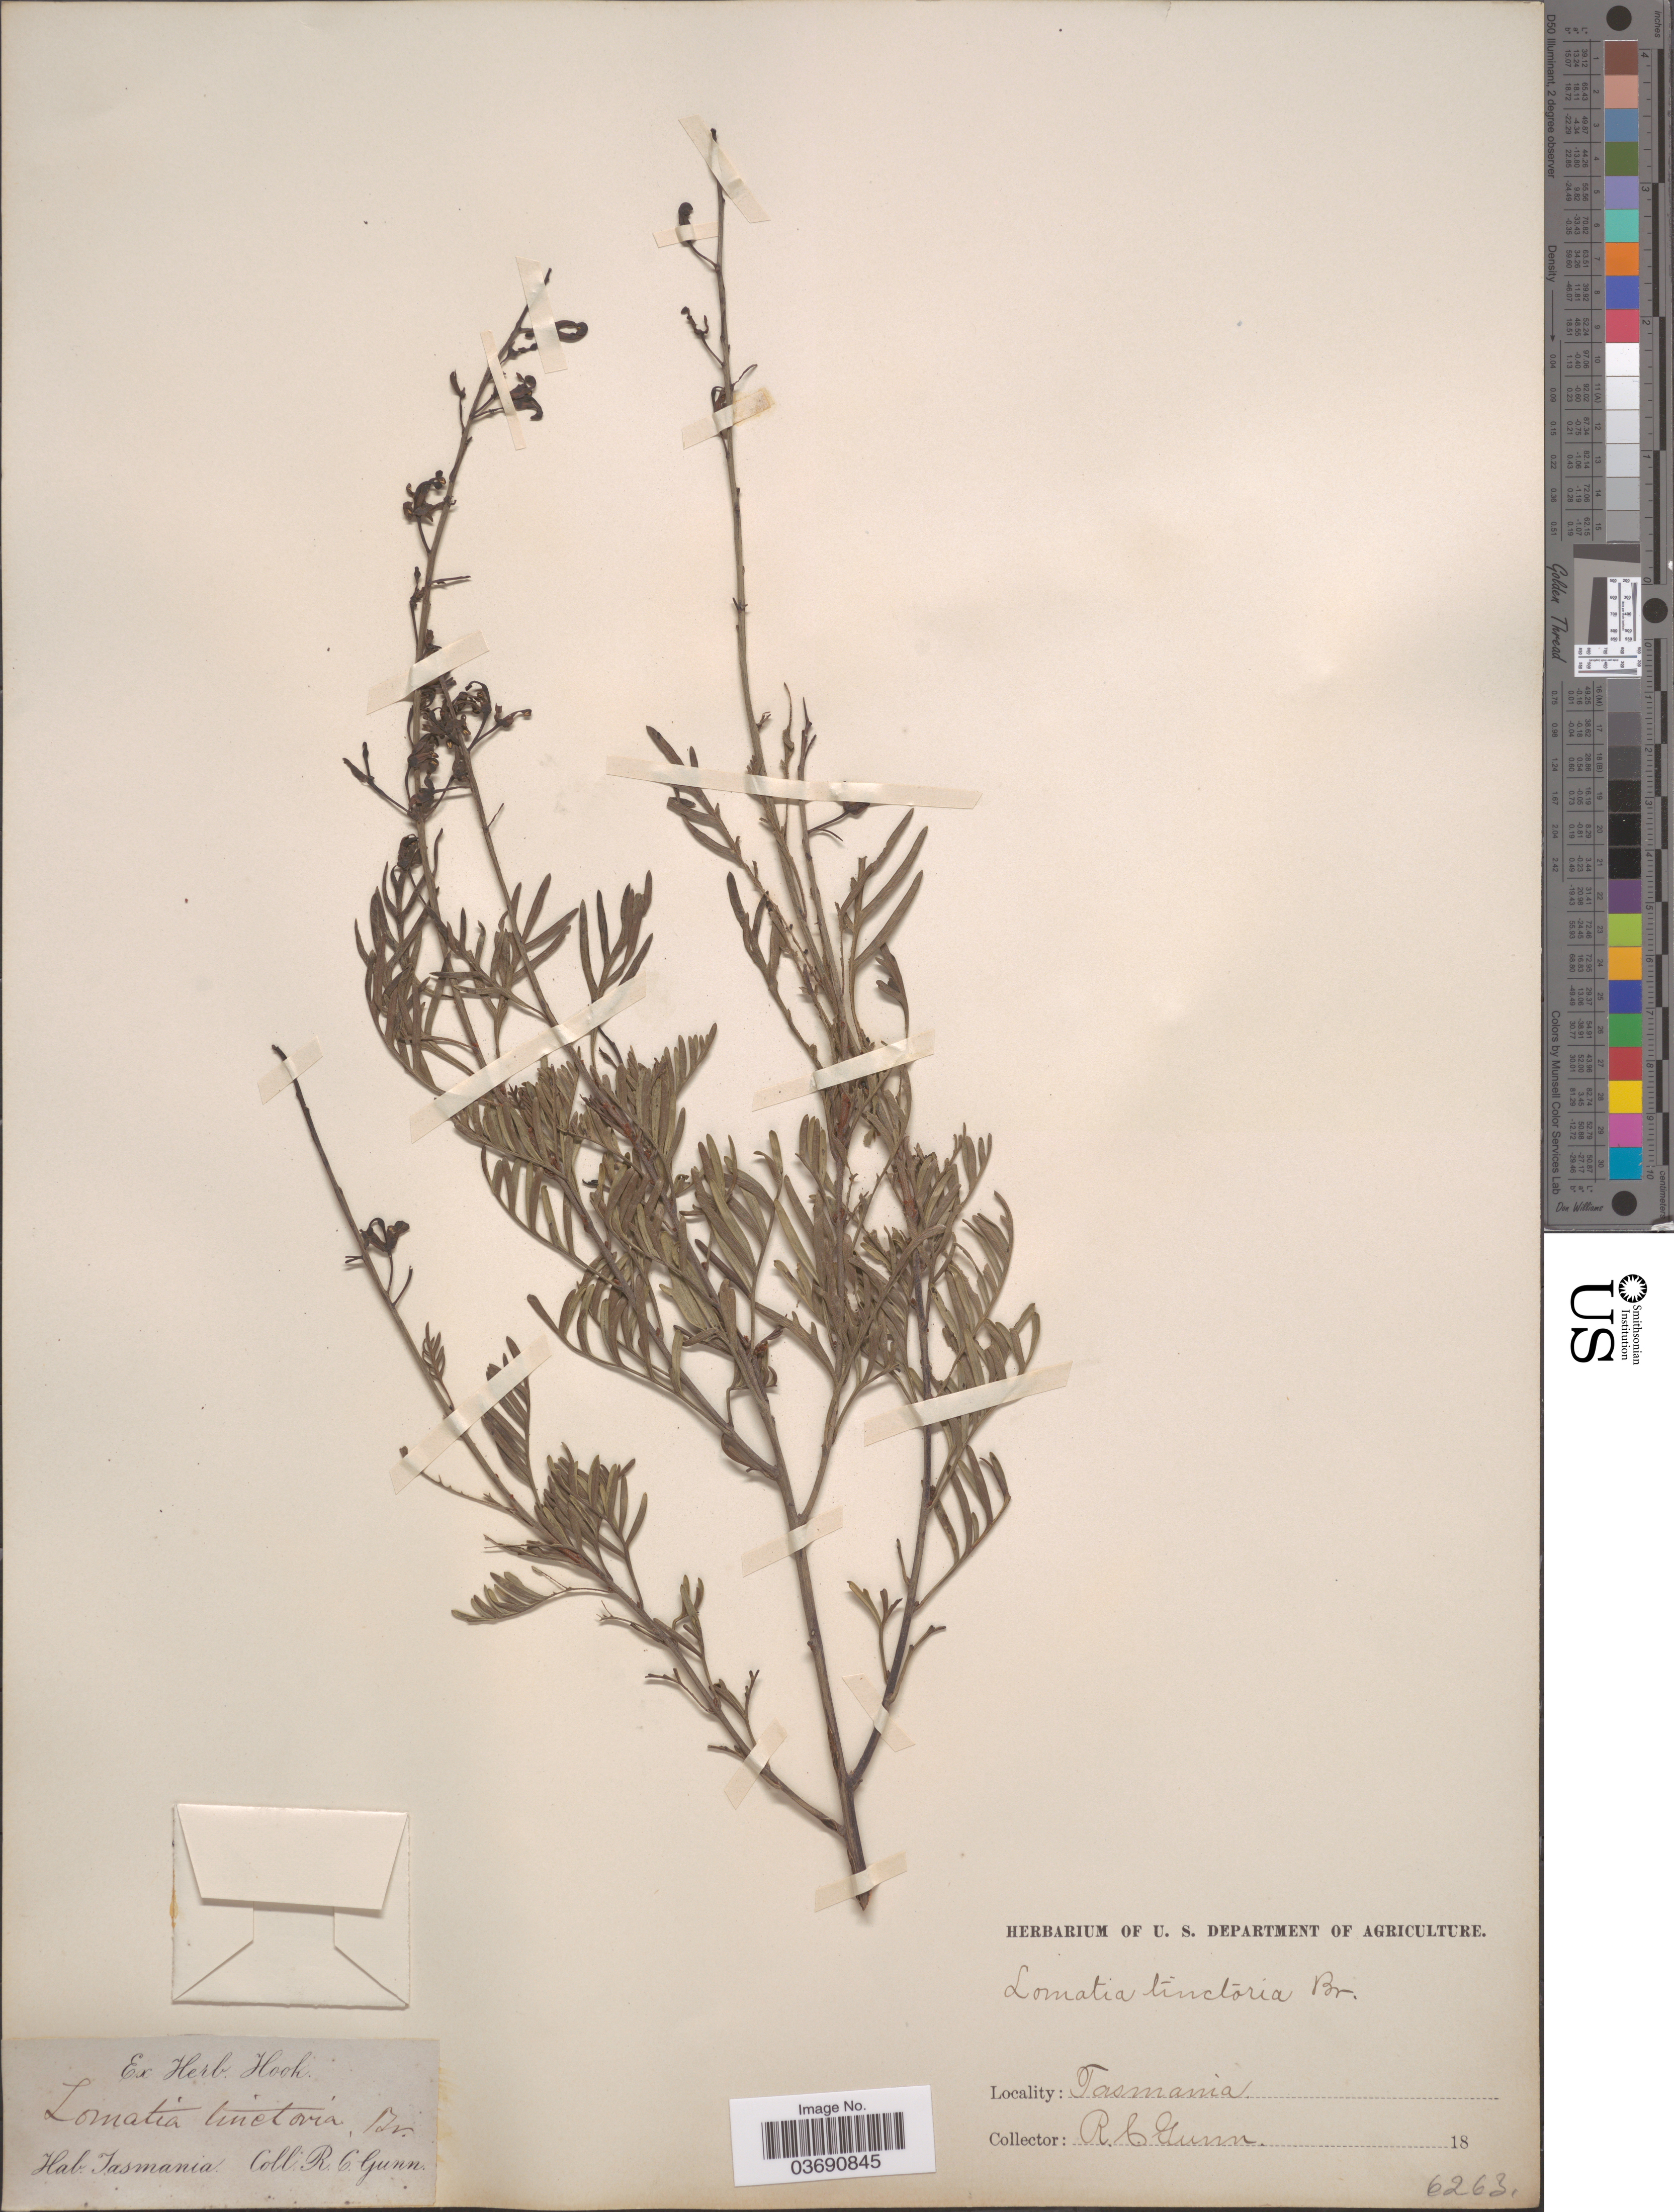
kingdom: Plantae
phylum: Tracheophyta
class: Magnoliopsida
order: Proteales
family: Proteaceae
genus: Lomatia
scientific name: Lomatia tinctoria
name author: R. Br.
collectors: R. Gunn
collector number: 6263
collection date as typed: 18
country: Australia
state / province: Tasmania